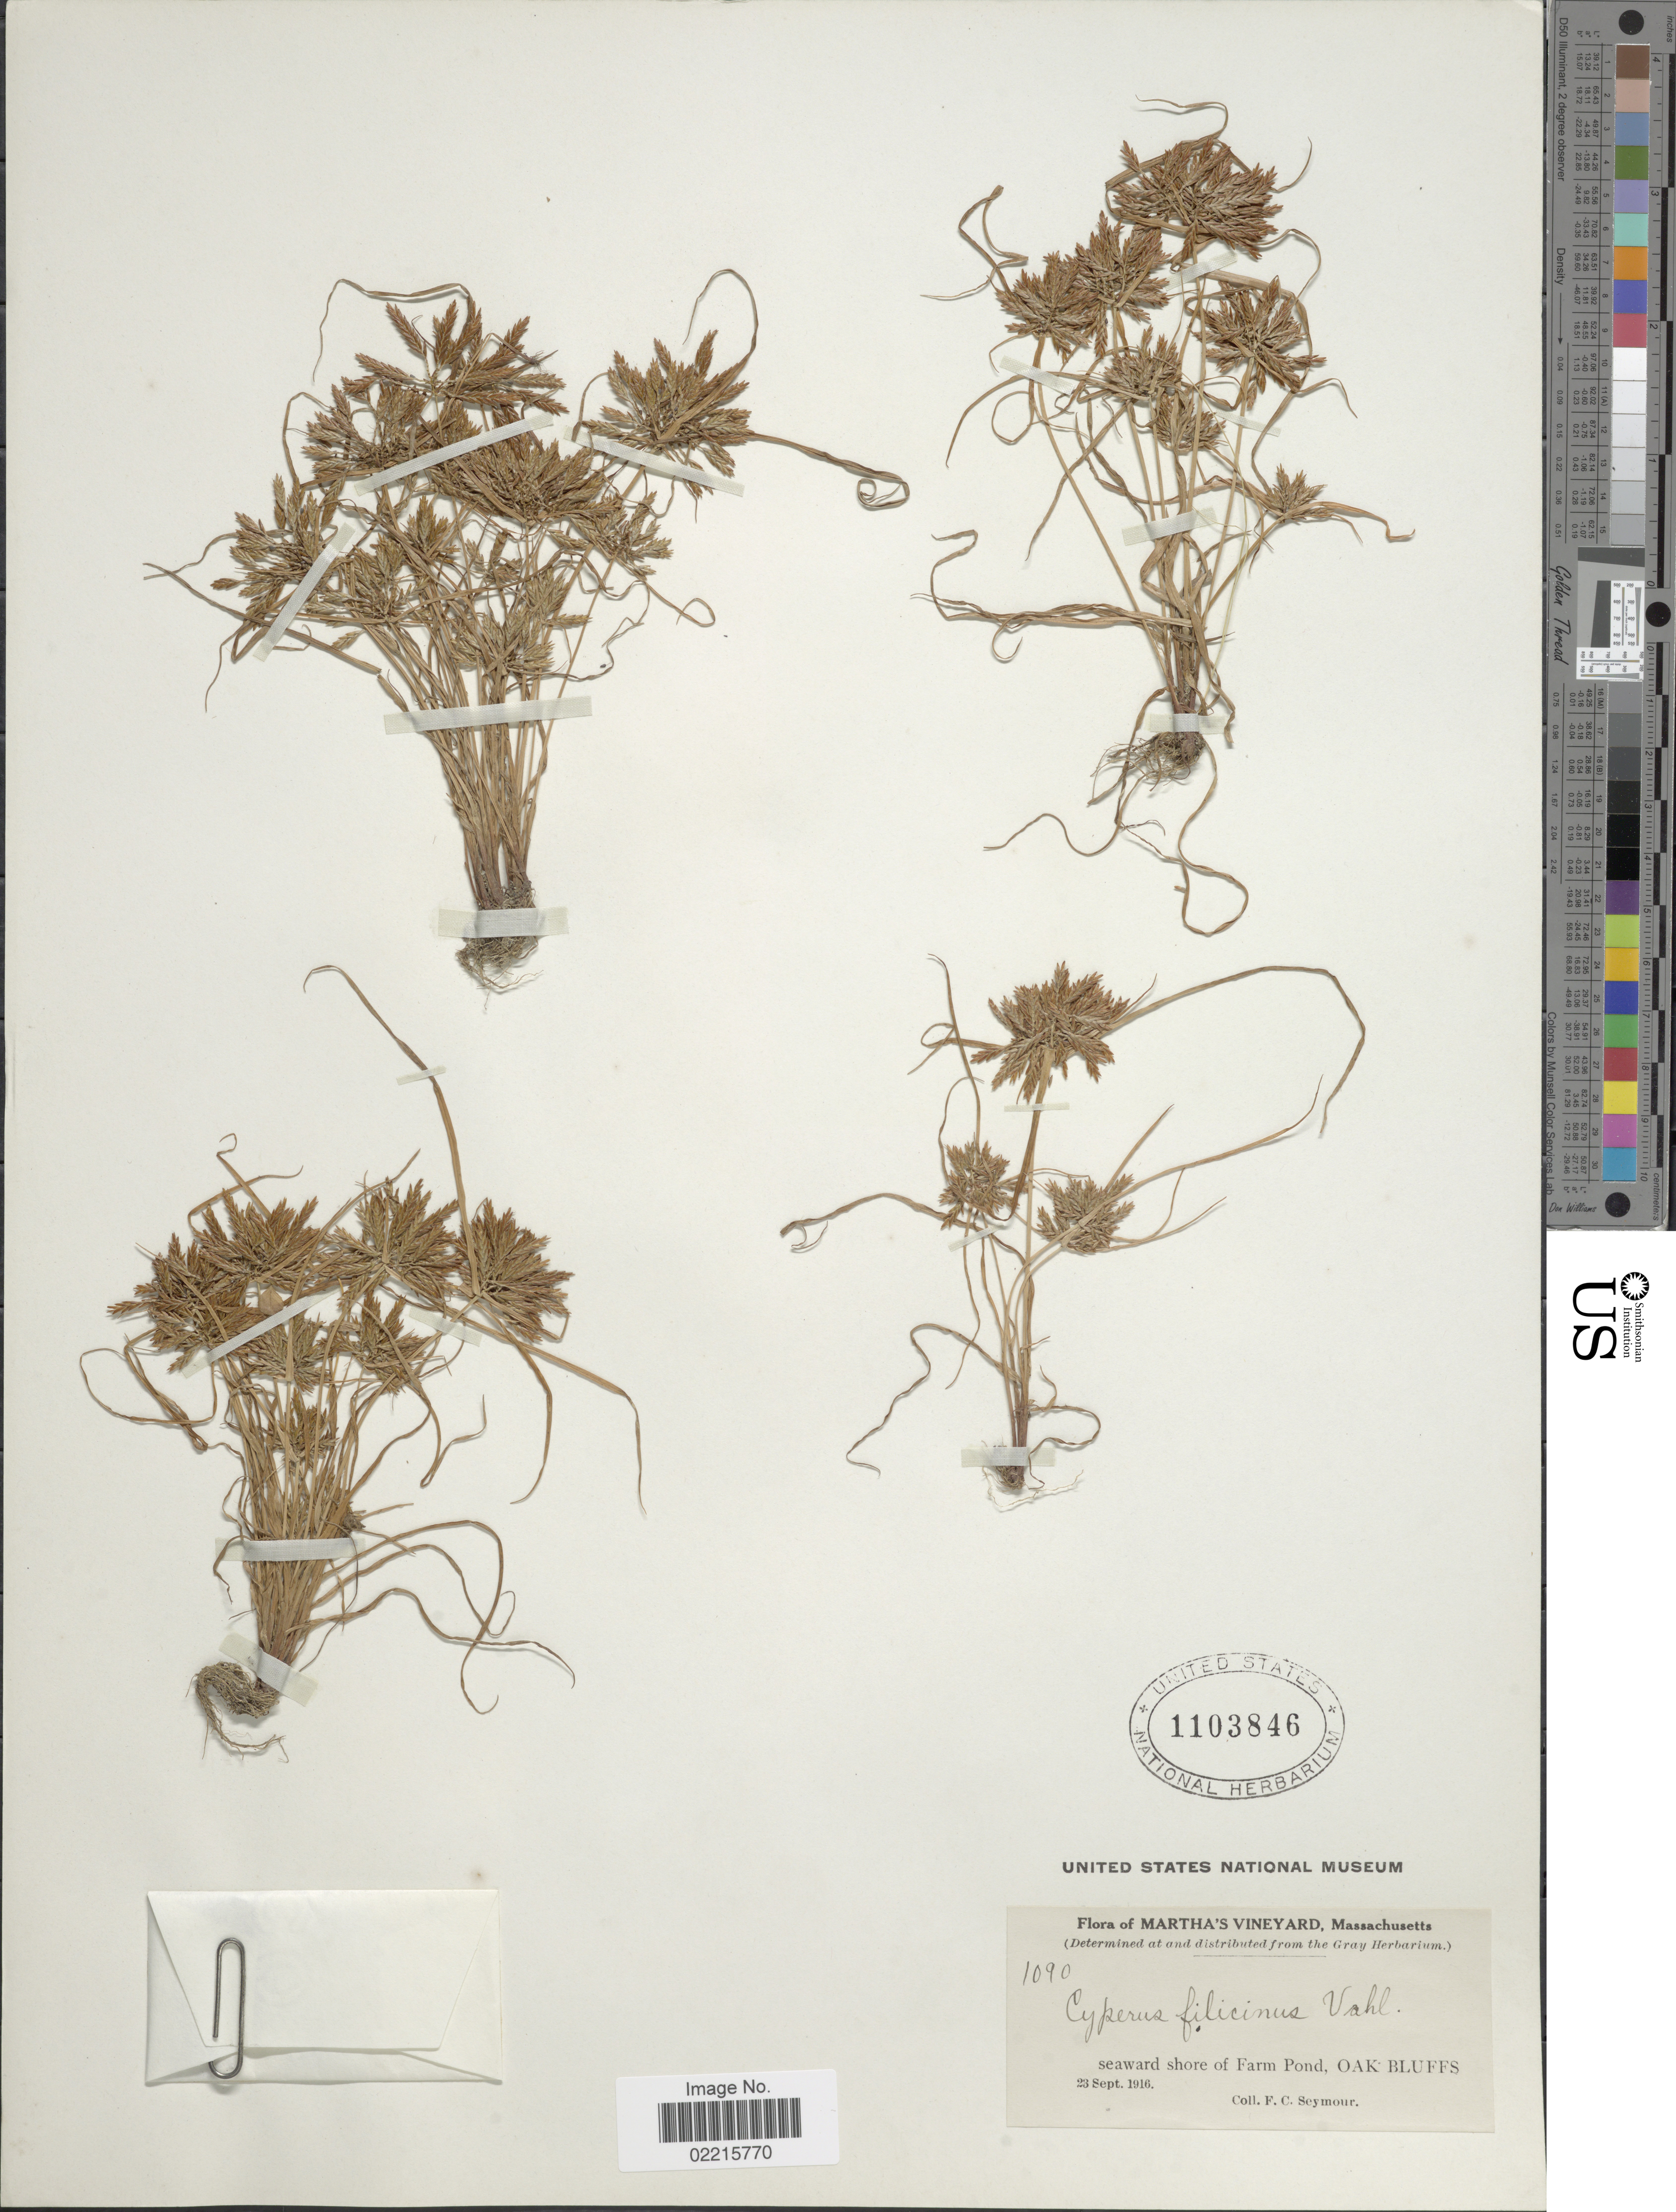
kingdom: Plantae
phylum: Tracheophyta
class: Liliopsida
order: Poales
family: Cyperaceae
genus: Cyperus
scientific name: Cyperus filicinus Vahl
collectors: F. C. Seymour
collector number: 1090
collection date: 1916-09-23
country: United States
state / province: Massachusetts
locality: Martha's Vineyard, seaward shore of Farm Pond, Oak Bluffs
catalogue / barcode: US 1103846